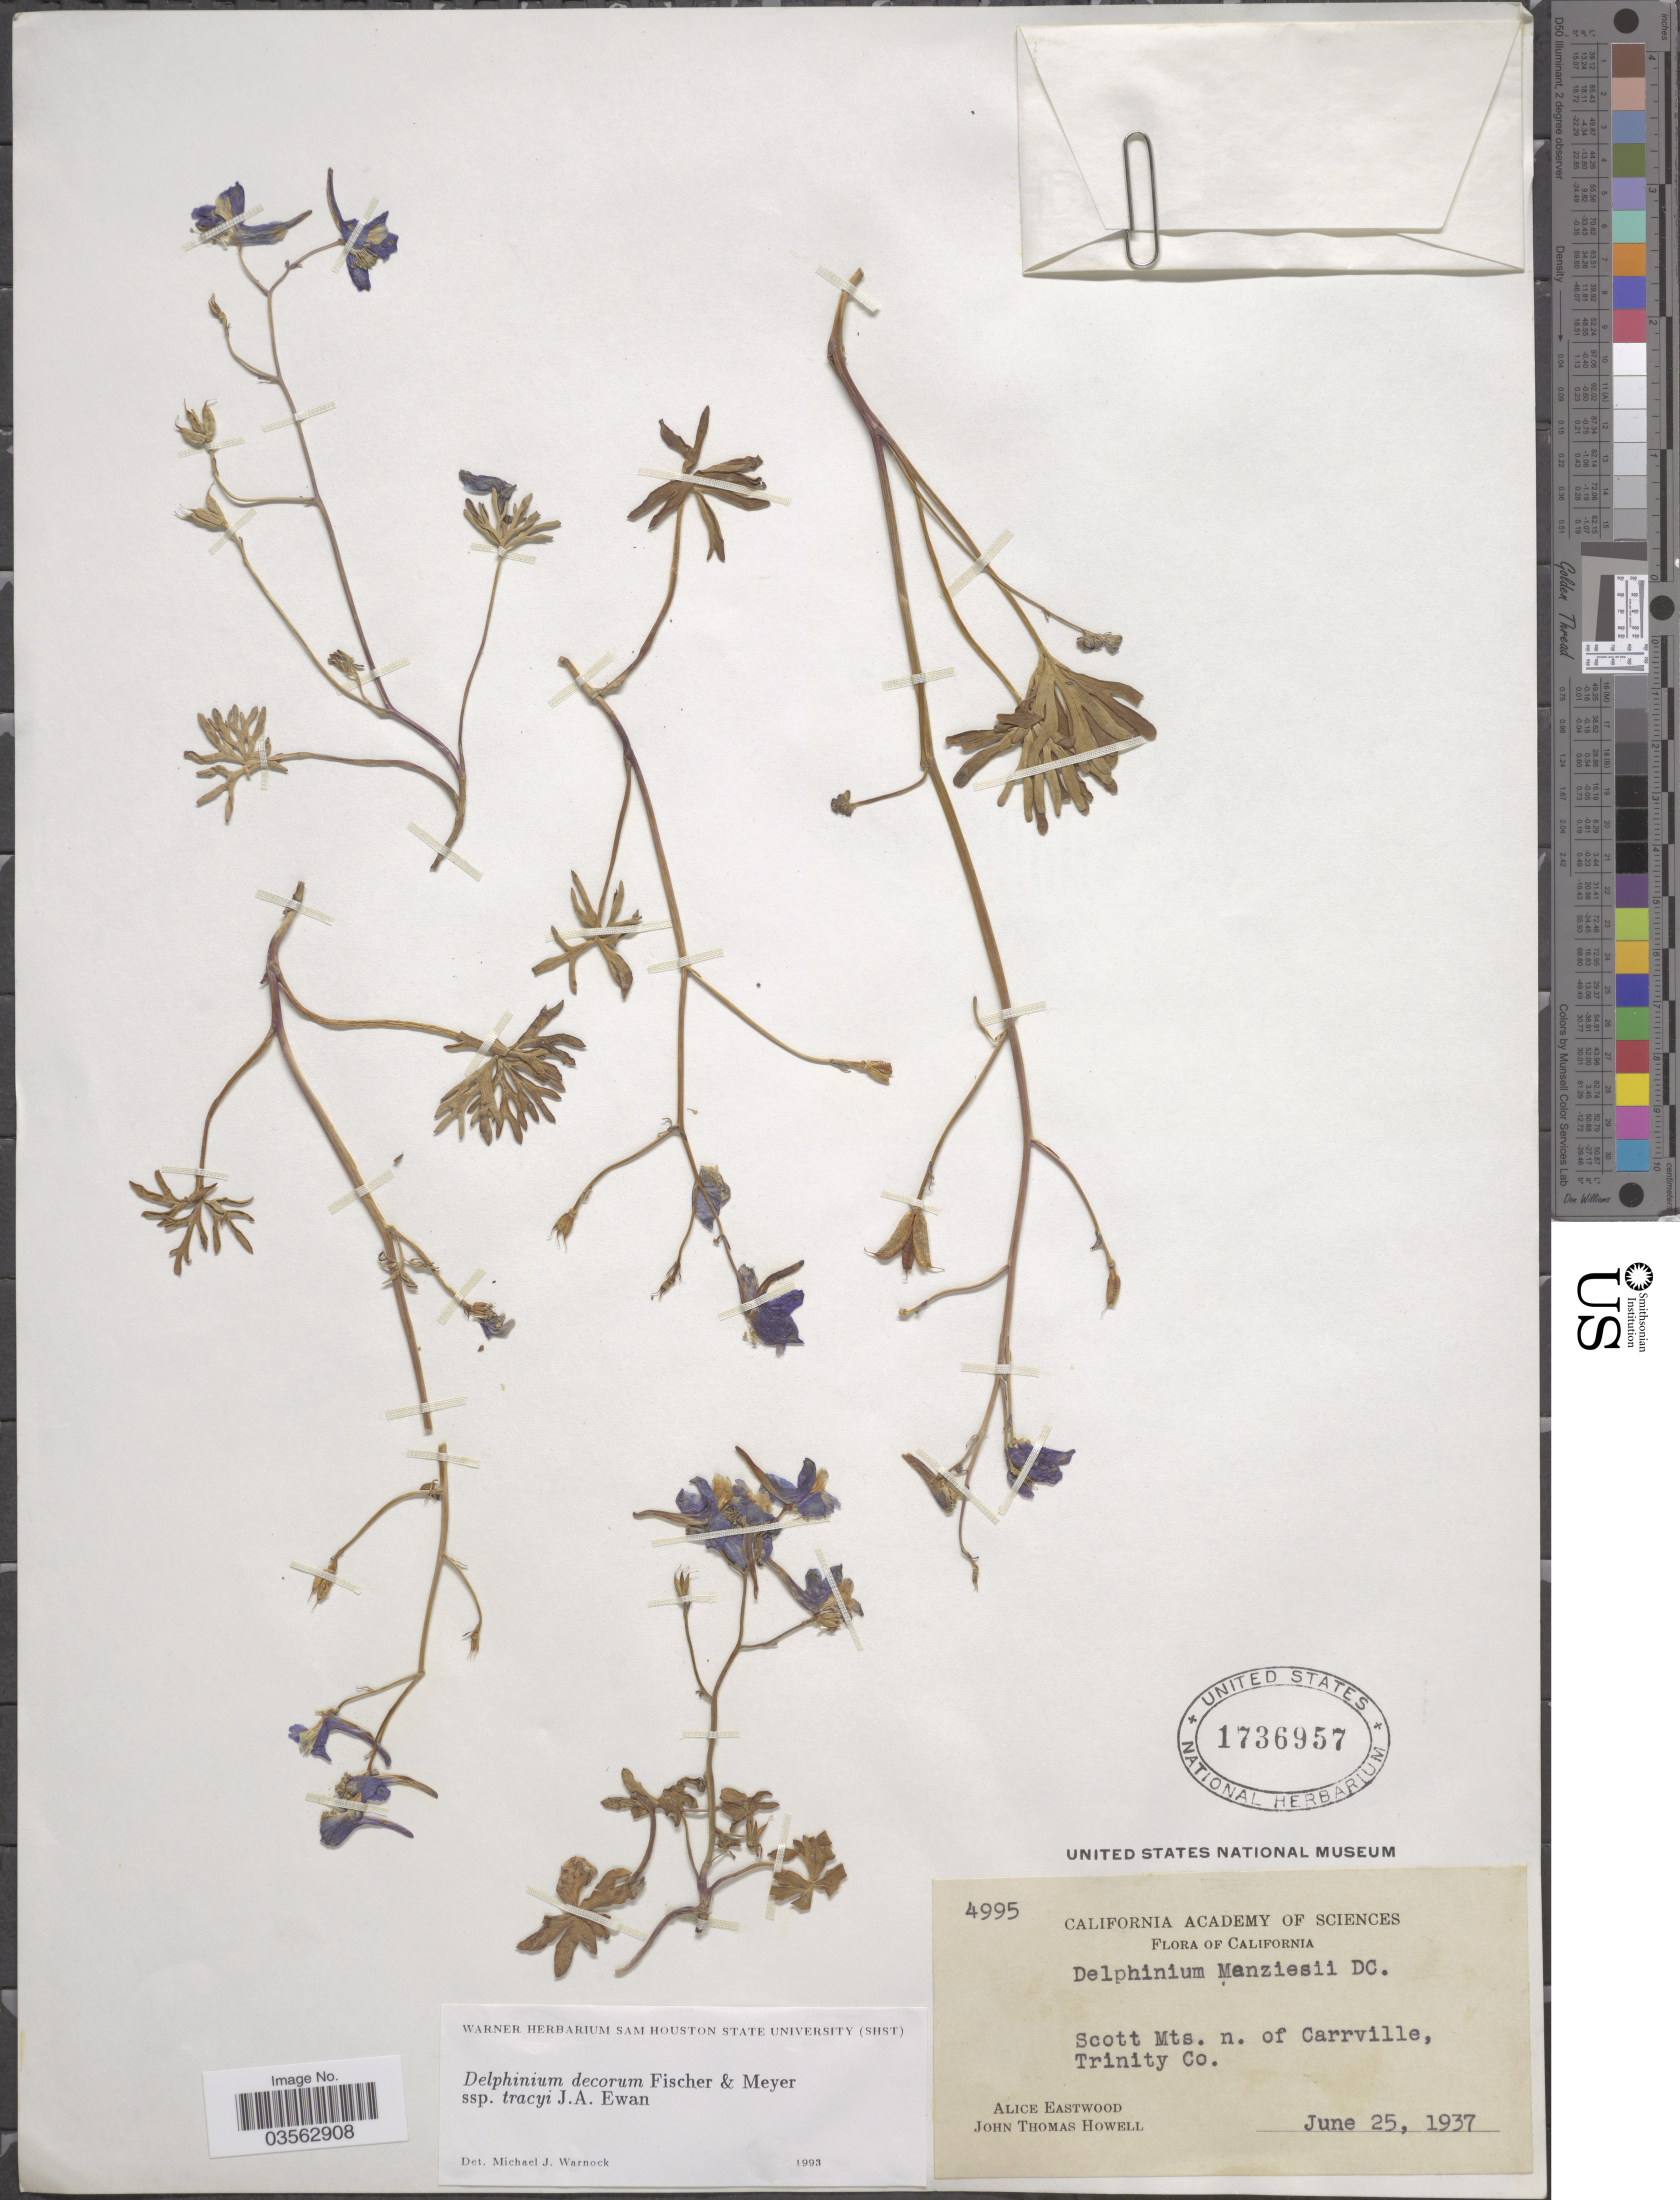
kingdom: Plantae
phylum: Tracheophyta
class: Magnoliopsida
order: Ranunculales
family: Ranunculaceae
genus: Delphinium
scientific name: Delphinium decorum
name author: Fisch. & C.A. Mey.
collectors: A. Eastwood & J. T. Howell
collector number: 4995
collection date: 1937-06-25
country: United States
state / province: California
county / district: Trinity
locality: Scott Mts. n. of Carrville, Trinity Co.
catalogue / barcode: US 1736957